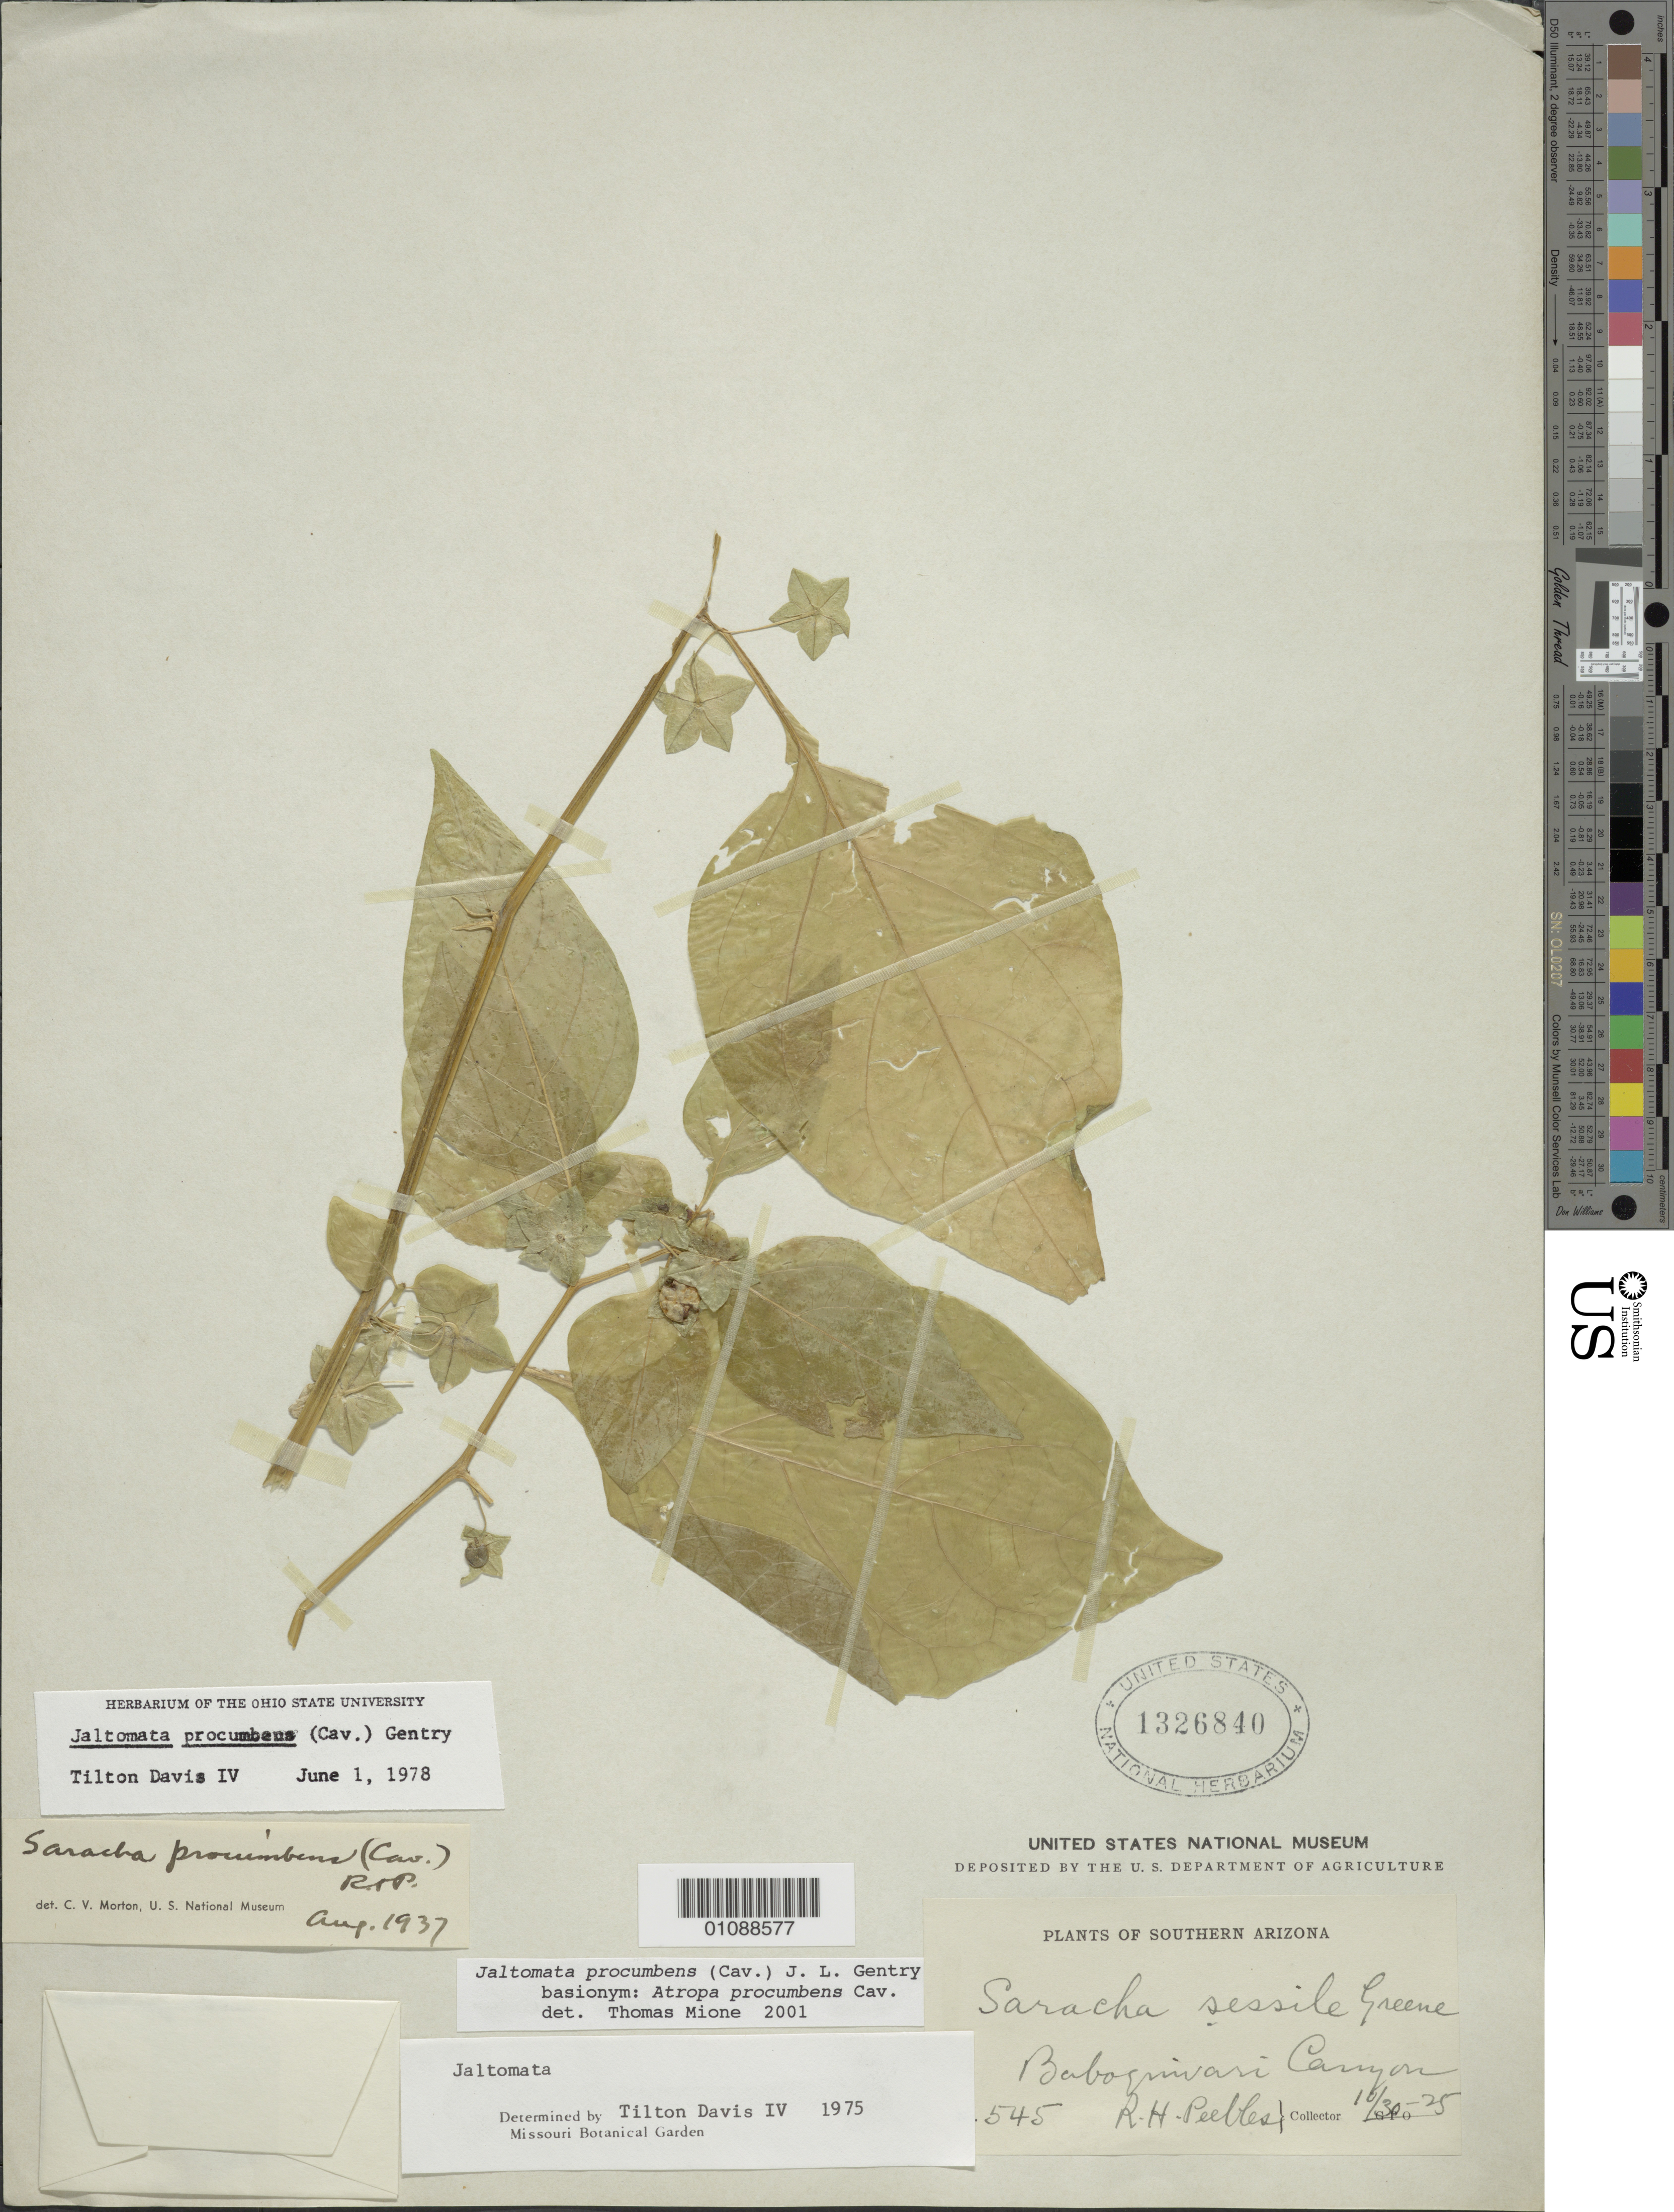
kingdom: Plantae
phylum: Tracheophyta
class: Magnoliopsida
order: Solanales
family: Solanaceae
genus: Jaltomata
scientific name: Jaltomata procumbens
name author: (Cav.) J.L. Gentry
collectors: R. H. Peebles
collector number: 545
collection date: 1925-10-30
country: United States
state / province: Arizona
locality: Southern Arizona. Baboquivari Canyon.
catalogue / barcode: US 1326840